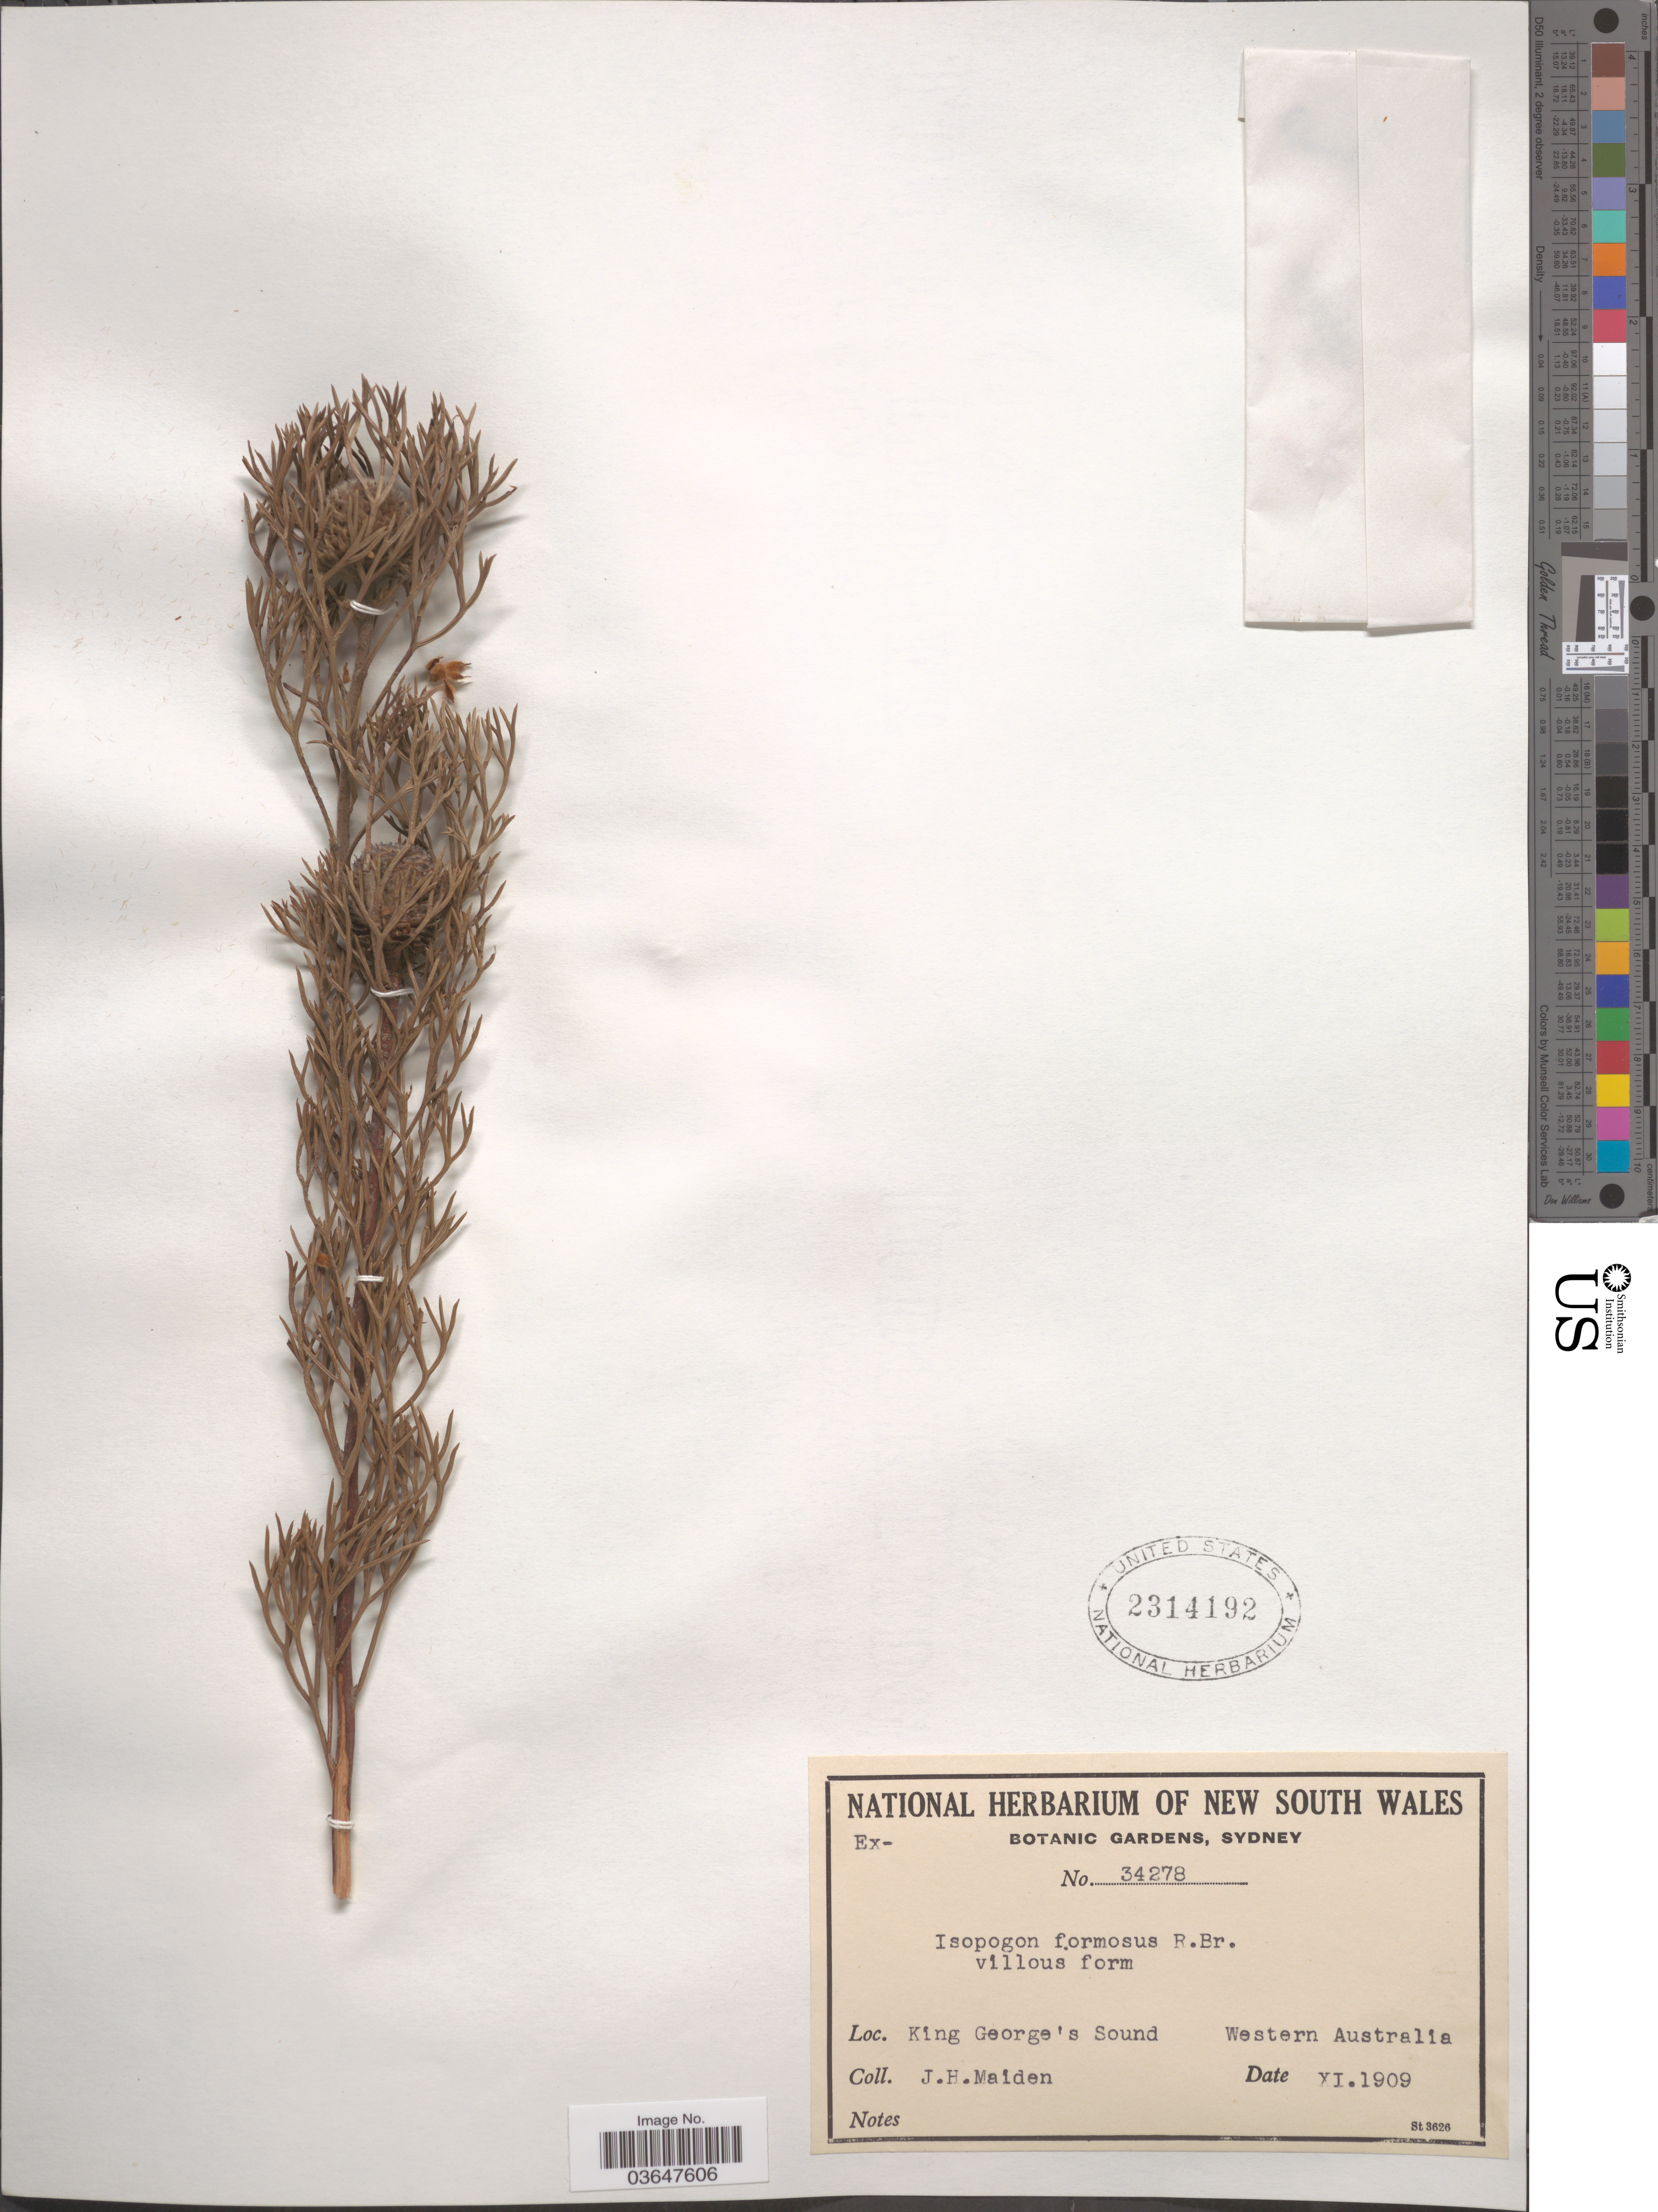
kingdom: Plantae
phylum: Tracheophyta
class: Magnoliopsida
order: Proteales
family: Proteaceae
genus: Isopogon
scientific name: Isopogon formosus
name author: R. Br.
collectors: J. Maiden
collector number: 34278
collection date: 1909-11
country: Australia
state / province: Western Australia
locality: King George's Sound.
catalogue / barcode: US 2314192